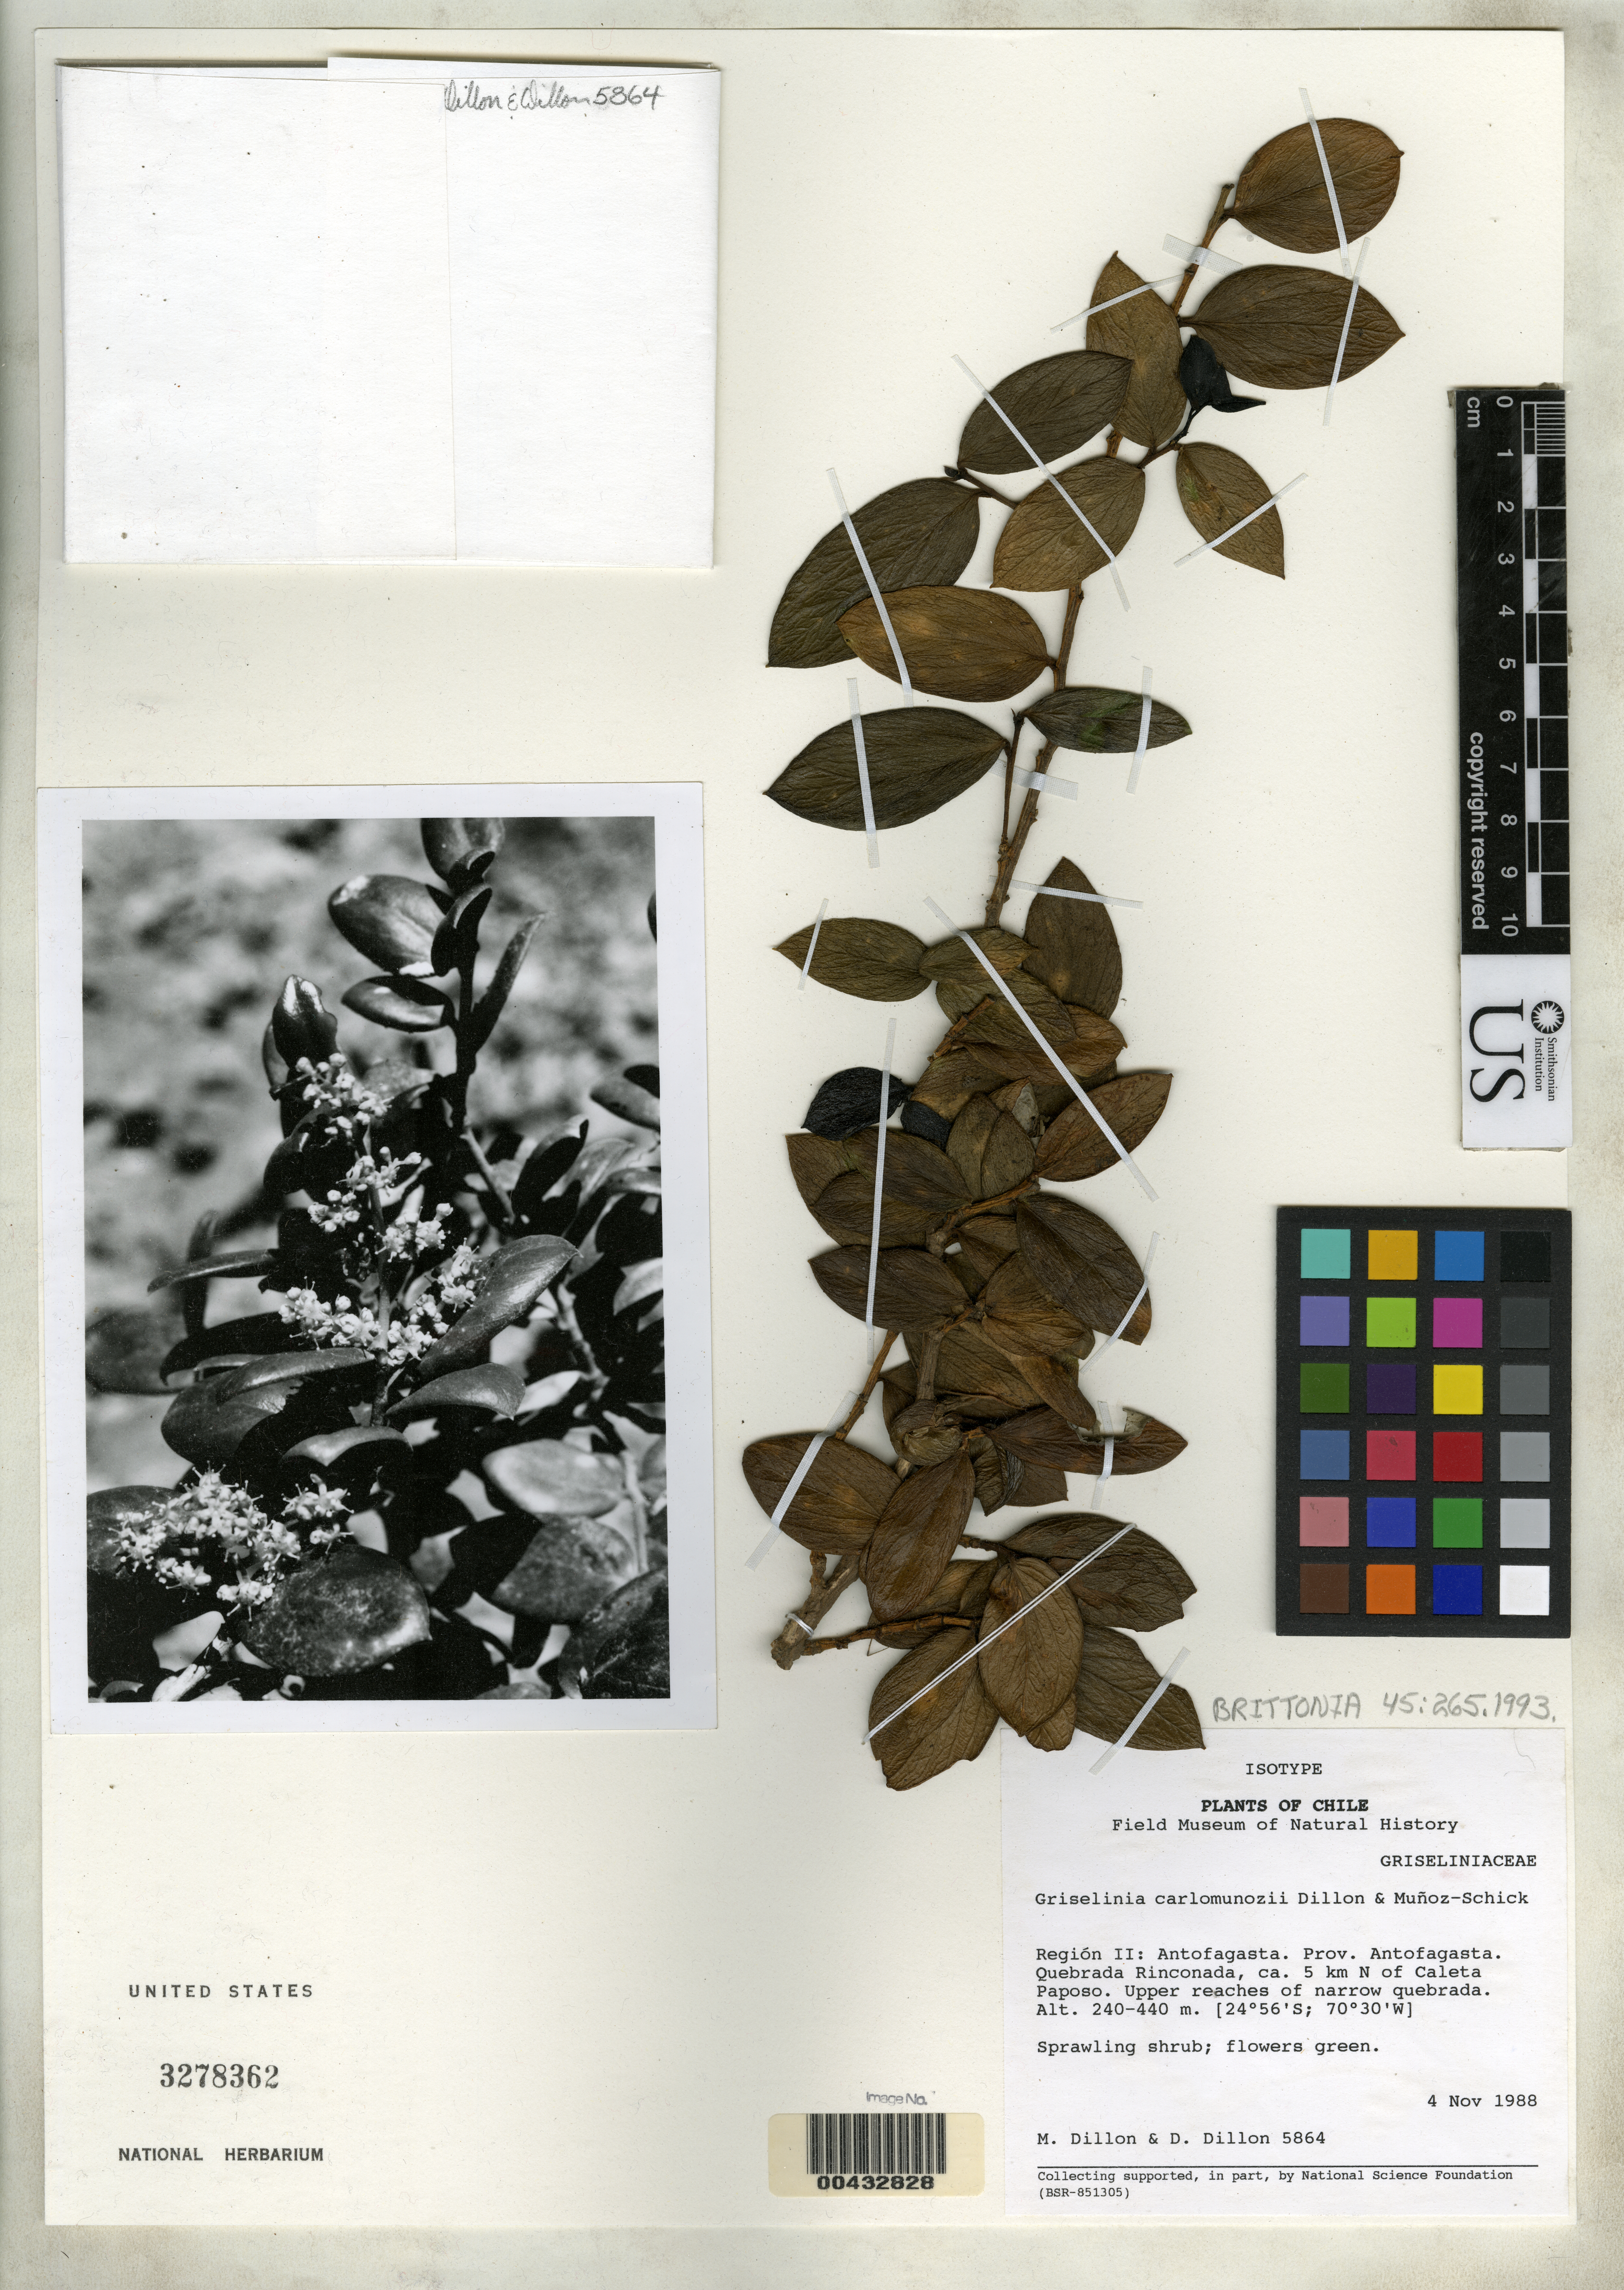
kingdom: Plantae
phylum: Tracheophyta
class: Magnoliopsida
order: Apiales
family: Griseliniaceae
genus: Griselinia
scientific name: Griselinia carlomunozii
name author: M.O. Dillon & Muñoz-Schick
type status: Isotype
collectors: M. O. Dillon & D. Dillon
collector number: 5864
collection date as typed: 04 Nov 1988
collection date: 1988-11-04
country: Chile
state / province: Antofagasta (II)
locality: Antofagasta (region ii), quebrada Rinconada, ca. 5 km N of Caleta Paposo.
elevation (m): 240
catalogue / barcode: US 3278362